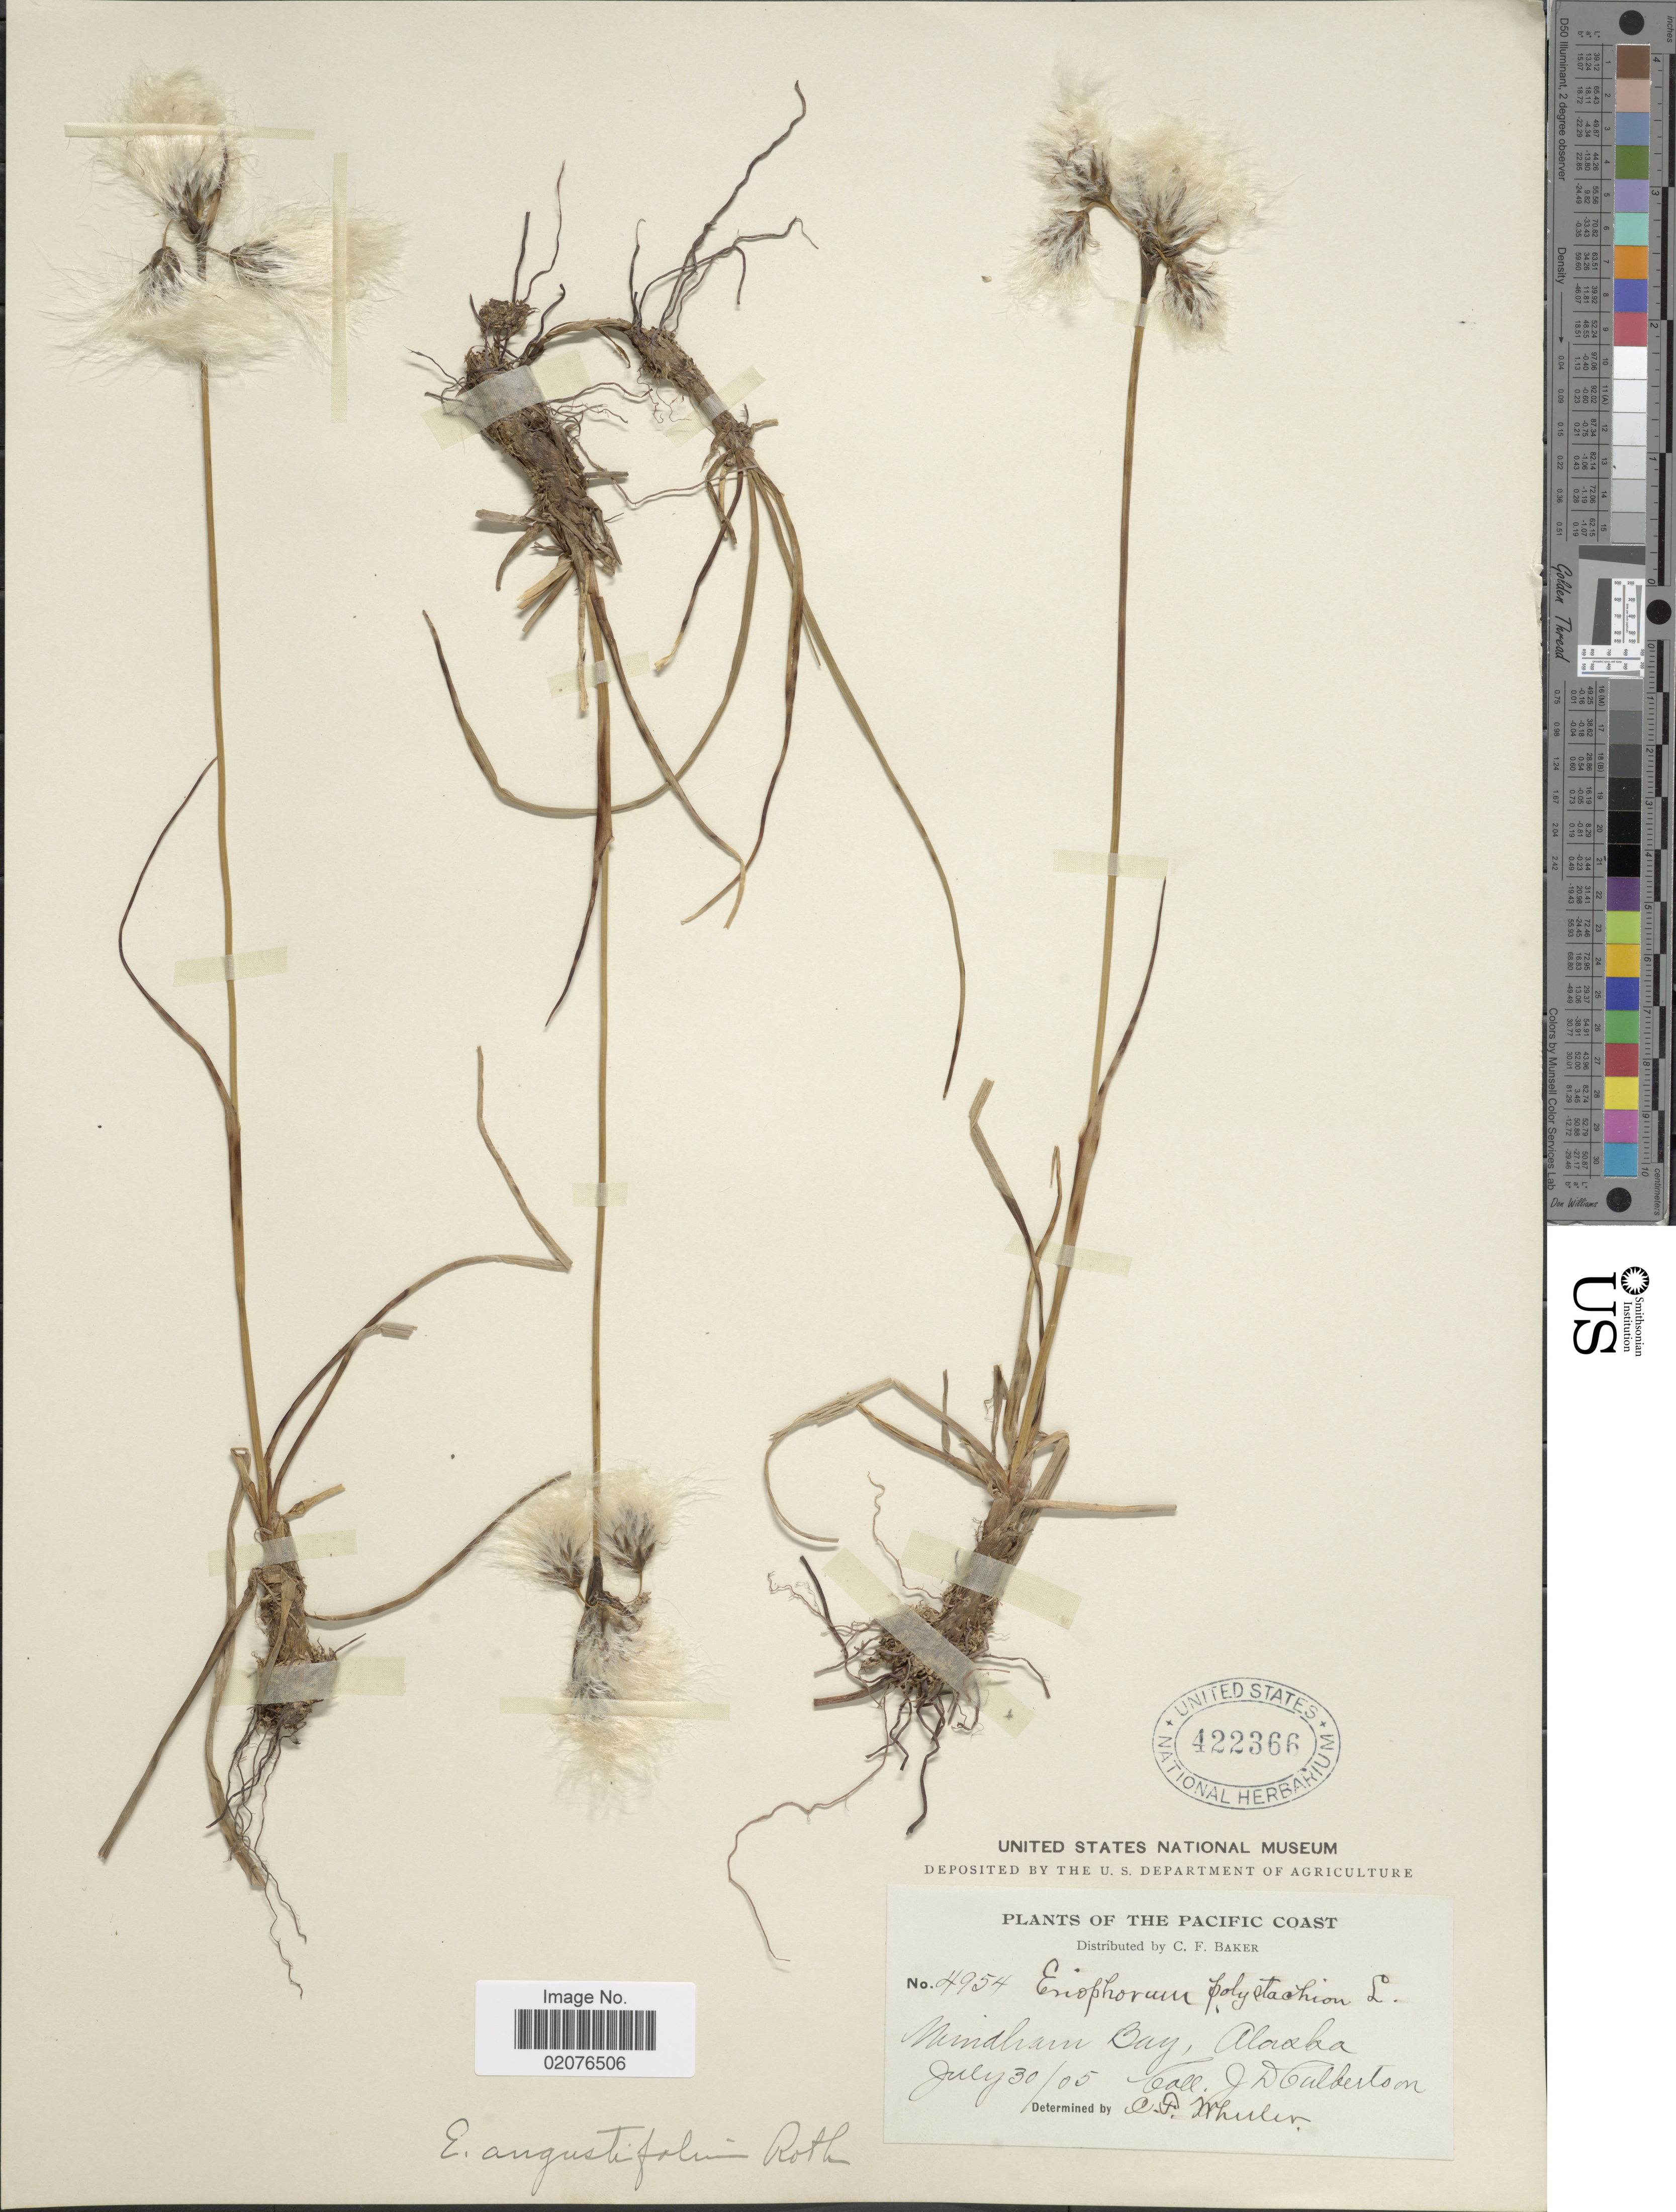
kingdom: Plantae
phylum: Tracheophyta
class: Liliopsida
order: Poales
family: Cyperaceae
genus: Eriophorum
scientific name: Eriophorum angustifolium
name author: Honck.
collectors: J. Culbertson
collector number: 4954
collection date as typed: Transcribed d/m/y: 30/7/5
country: United States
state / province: Alaska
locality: Windham Bay, Pacific Coast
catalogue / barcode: US 422366